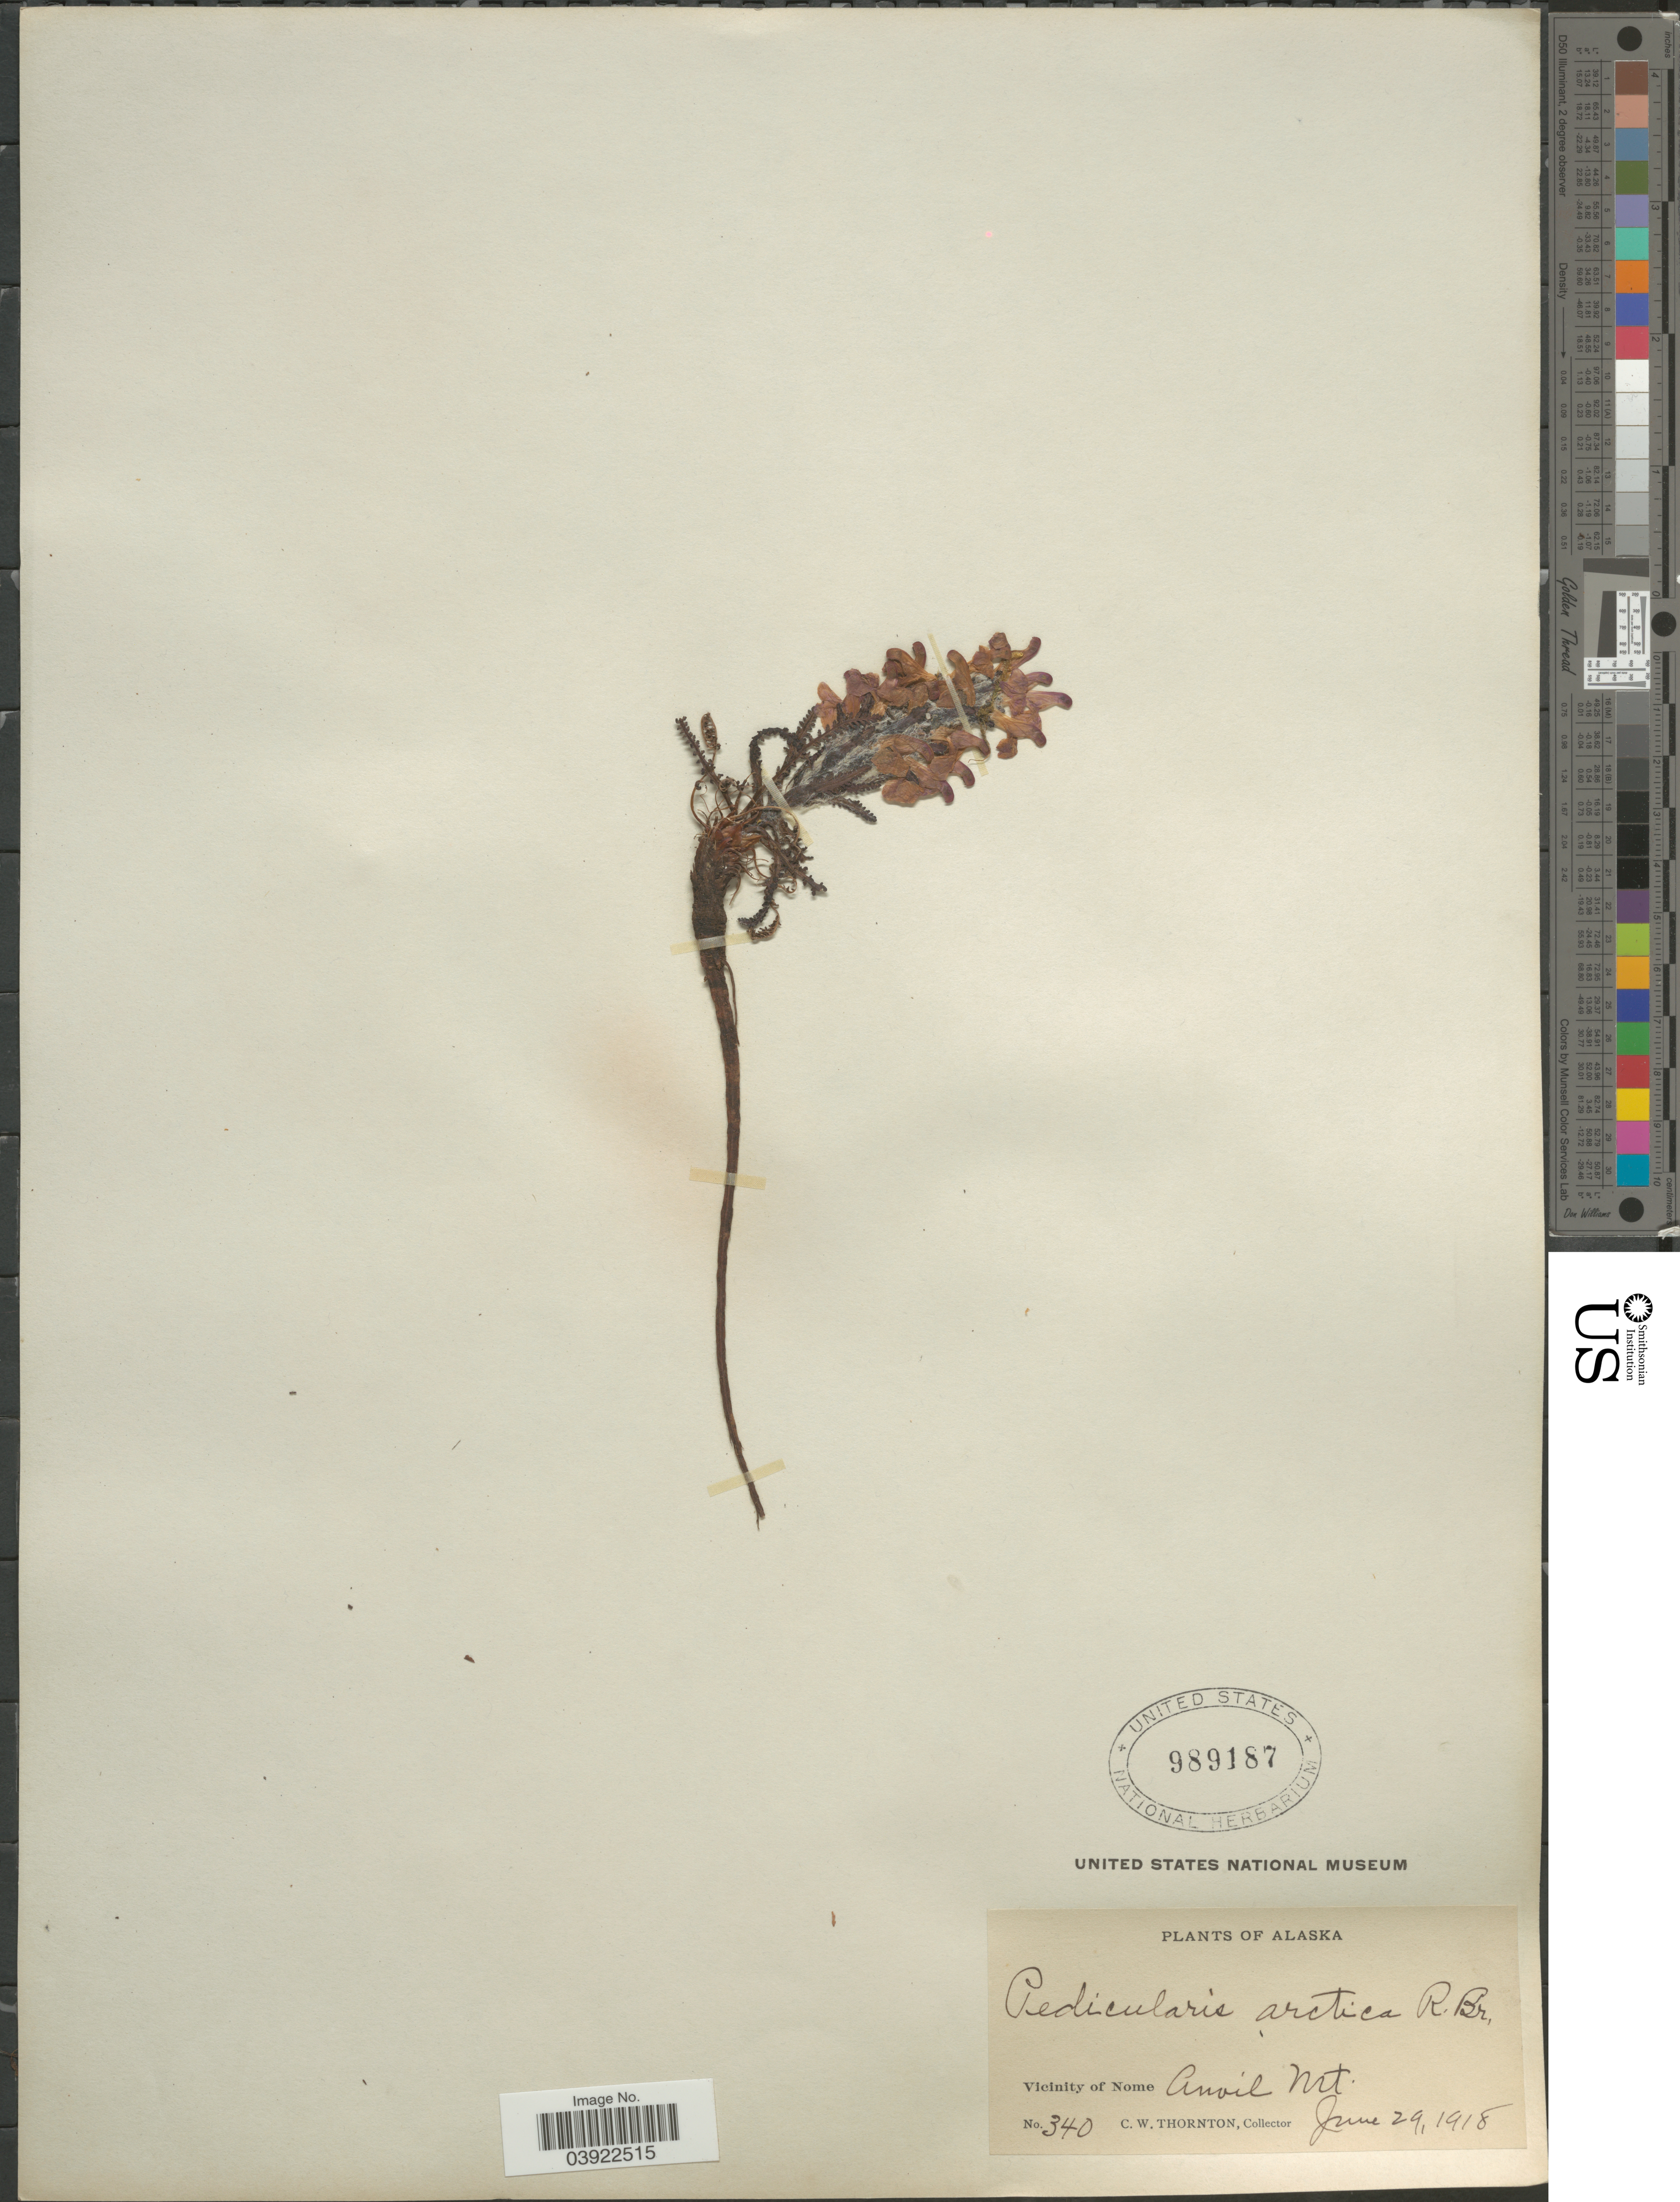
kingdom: Plantae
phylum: Tracheophyta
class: Magnoliopsida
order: Lamiales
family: Orobanchaceae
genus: Pedicularis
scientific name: Pedicularis lanata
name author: Willd. ex Cham. & Schltdl.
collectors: C. Thornton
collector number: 340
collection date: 1918-06-29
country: United States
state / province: Alaska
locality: Vicinity of Nome. Anvil Mt.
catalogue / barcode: US 989187